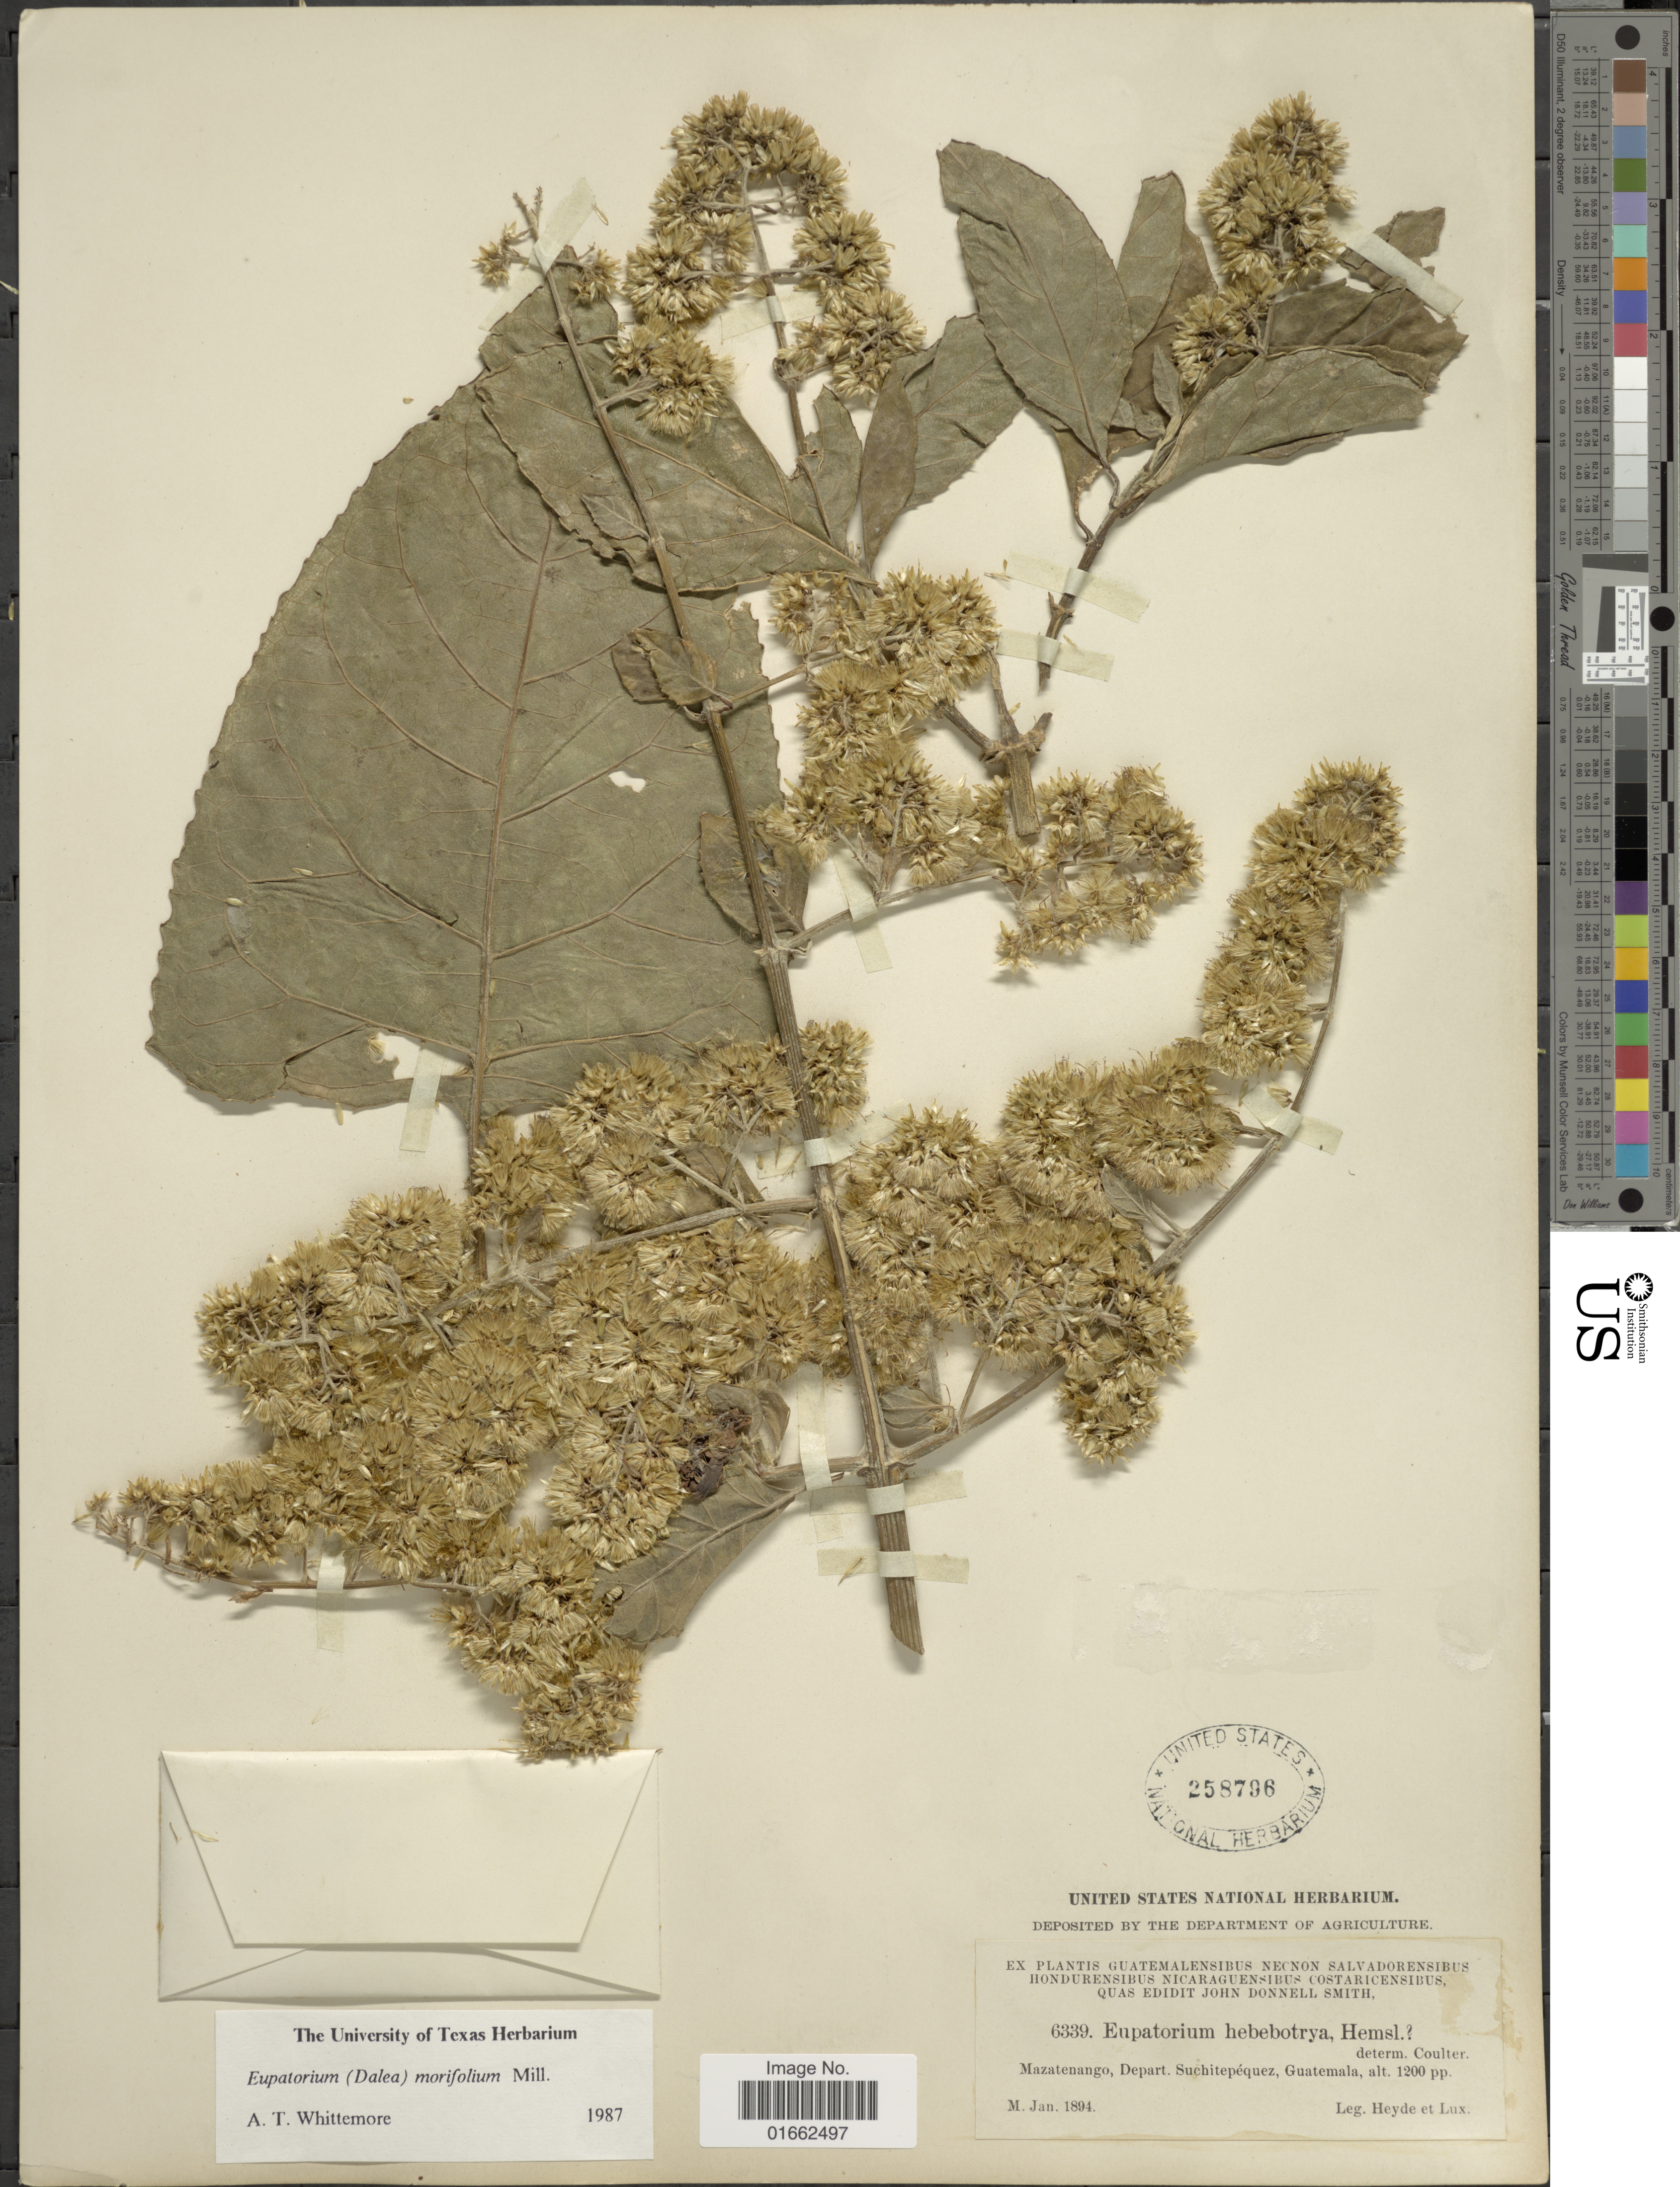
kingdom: Plantae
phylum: Tracheophyta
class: Magnoliopsida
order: Asterales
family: Asteraceae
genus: Critonia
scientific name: Critonia morifolia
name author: (Mill.) R.M. King & H. Rob.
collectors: Heyde & Lux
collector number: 6339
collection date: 1894-01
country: Guatemala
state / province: Suchitepéquez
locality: Mazatenango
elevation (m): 366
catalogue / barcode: US 258796